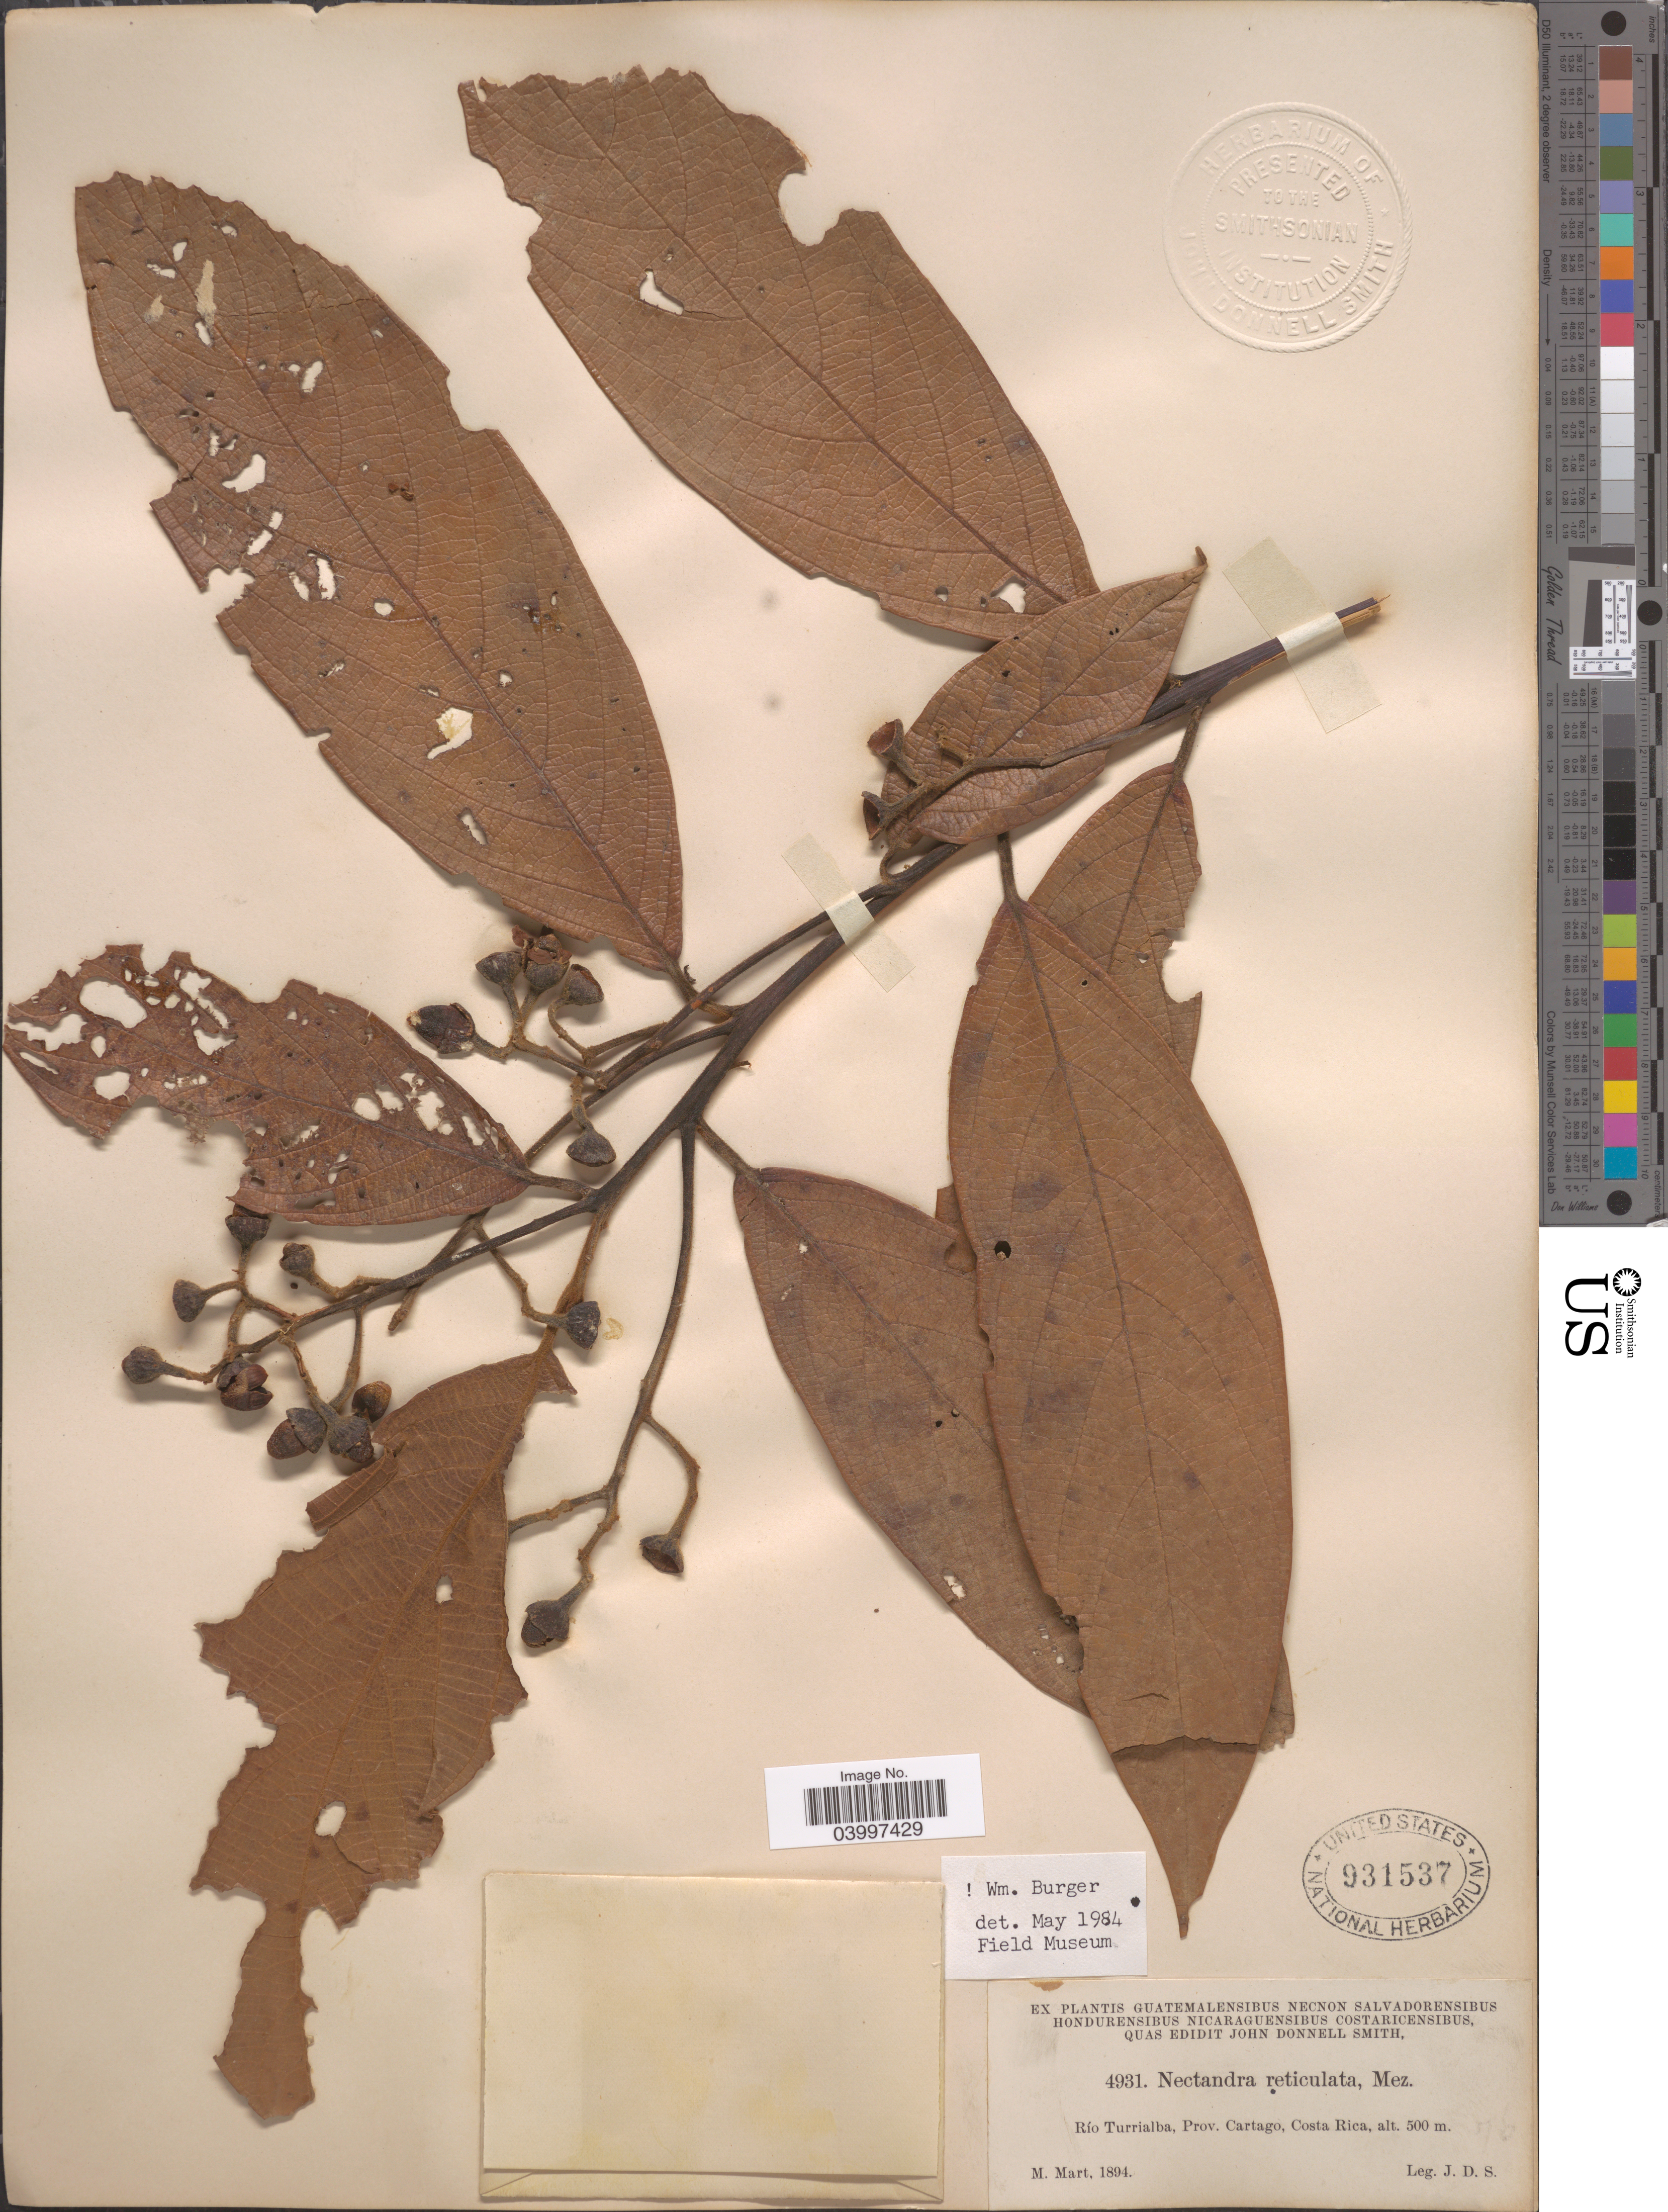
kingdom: Plantae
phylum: Tracheophyta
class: Magnoliopsida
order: Laurales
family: Lauraceae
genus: Nectandra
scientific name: Nectandra reticulata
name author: (Ruiz & Pav.) Mez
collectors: J. Donnell Smith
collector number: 4931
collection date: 1894-03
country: Costa Rica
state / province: Cartago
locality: Río Turrialba.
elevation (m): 500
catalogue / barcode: US 931537